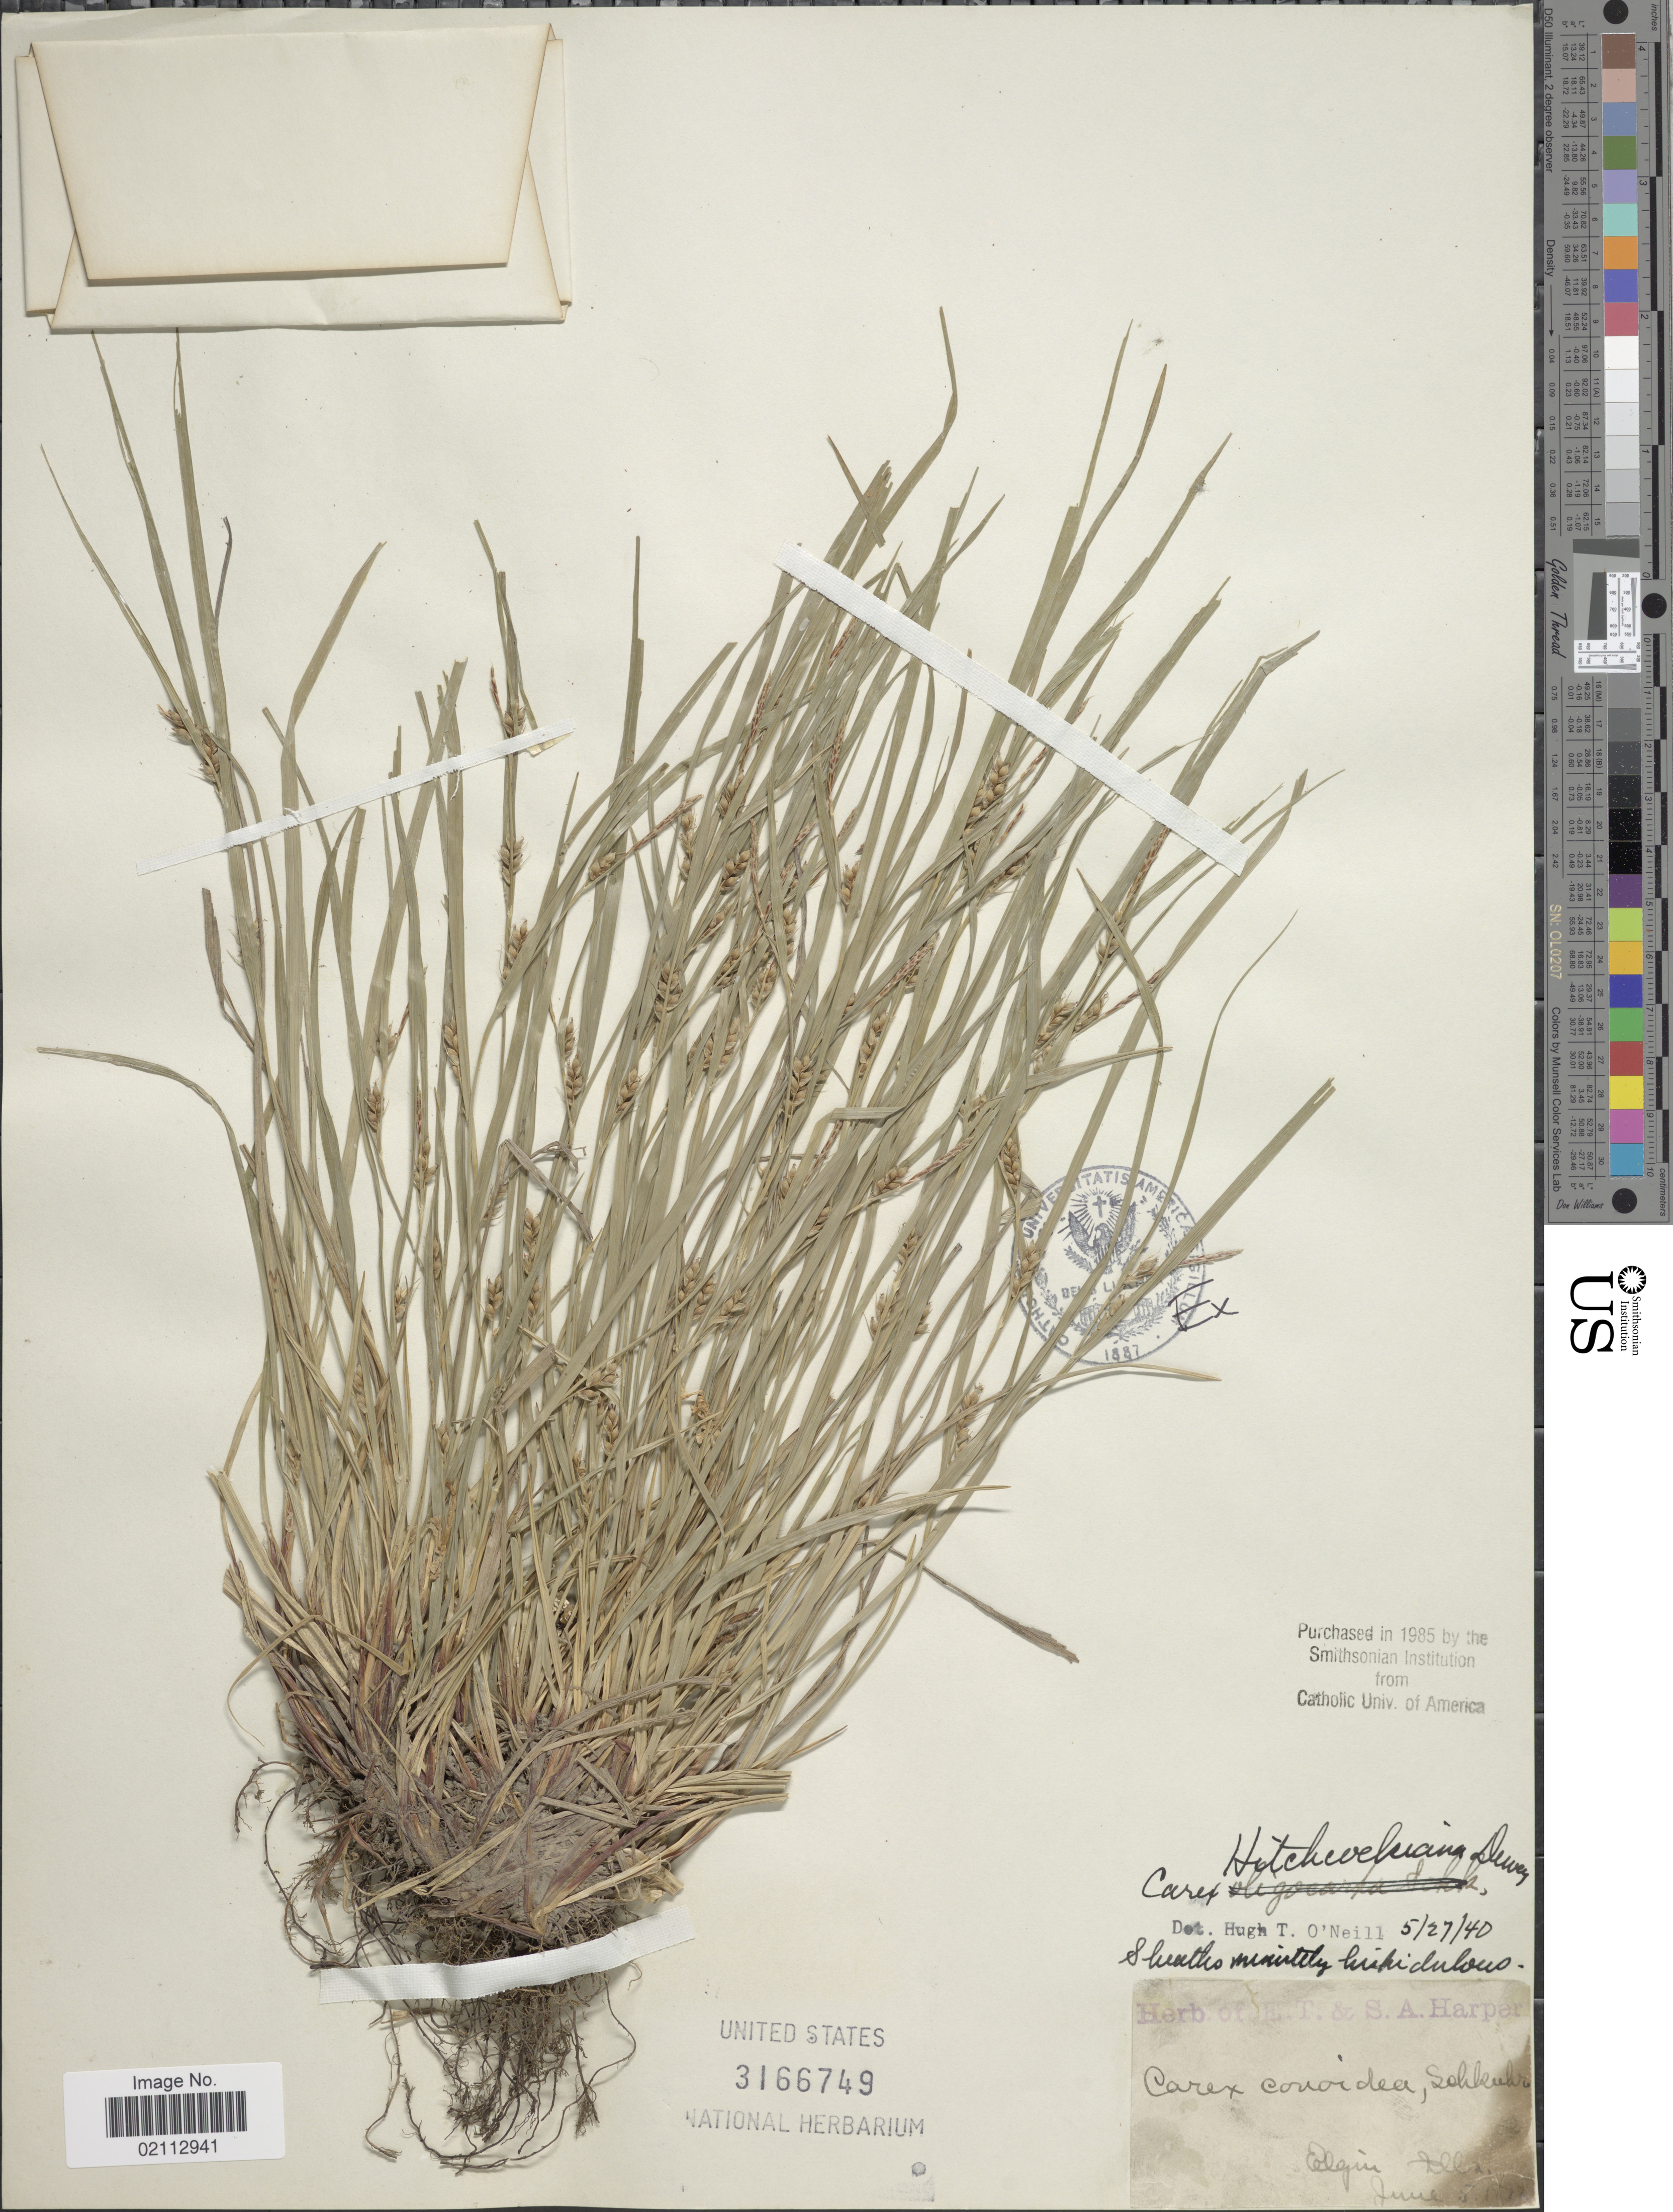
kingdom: Plantae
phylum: Tracheophyta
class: Liliopsida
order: Poales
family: Cyperaceae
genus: Carex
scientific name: Carex hitchcockiana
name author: Dewey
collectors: ex herb. of E. T. & S. A. Harper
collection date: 1811-06-05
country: United States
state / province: Illinois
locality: Elgin Ill.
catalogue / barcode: US 3166749